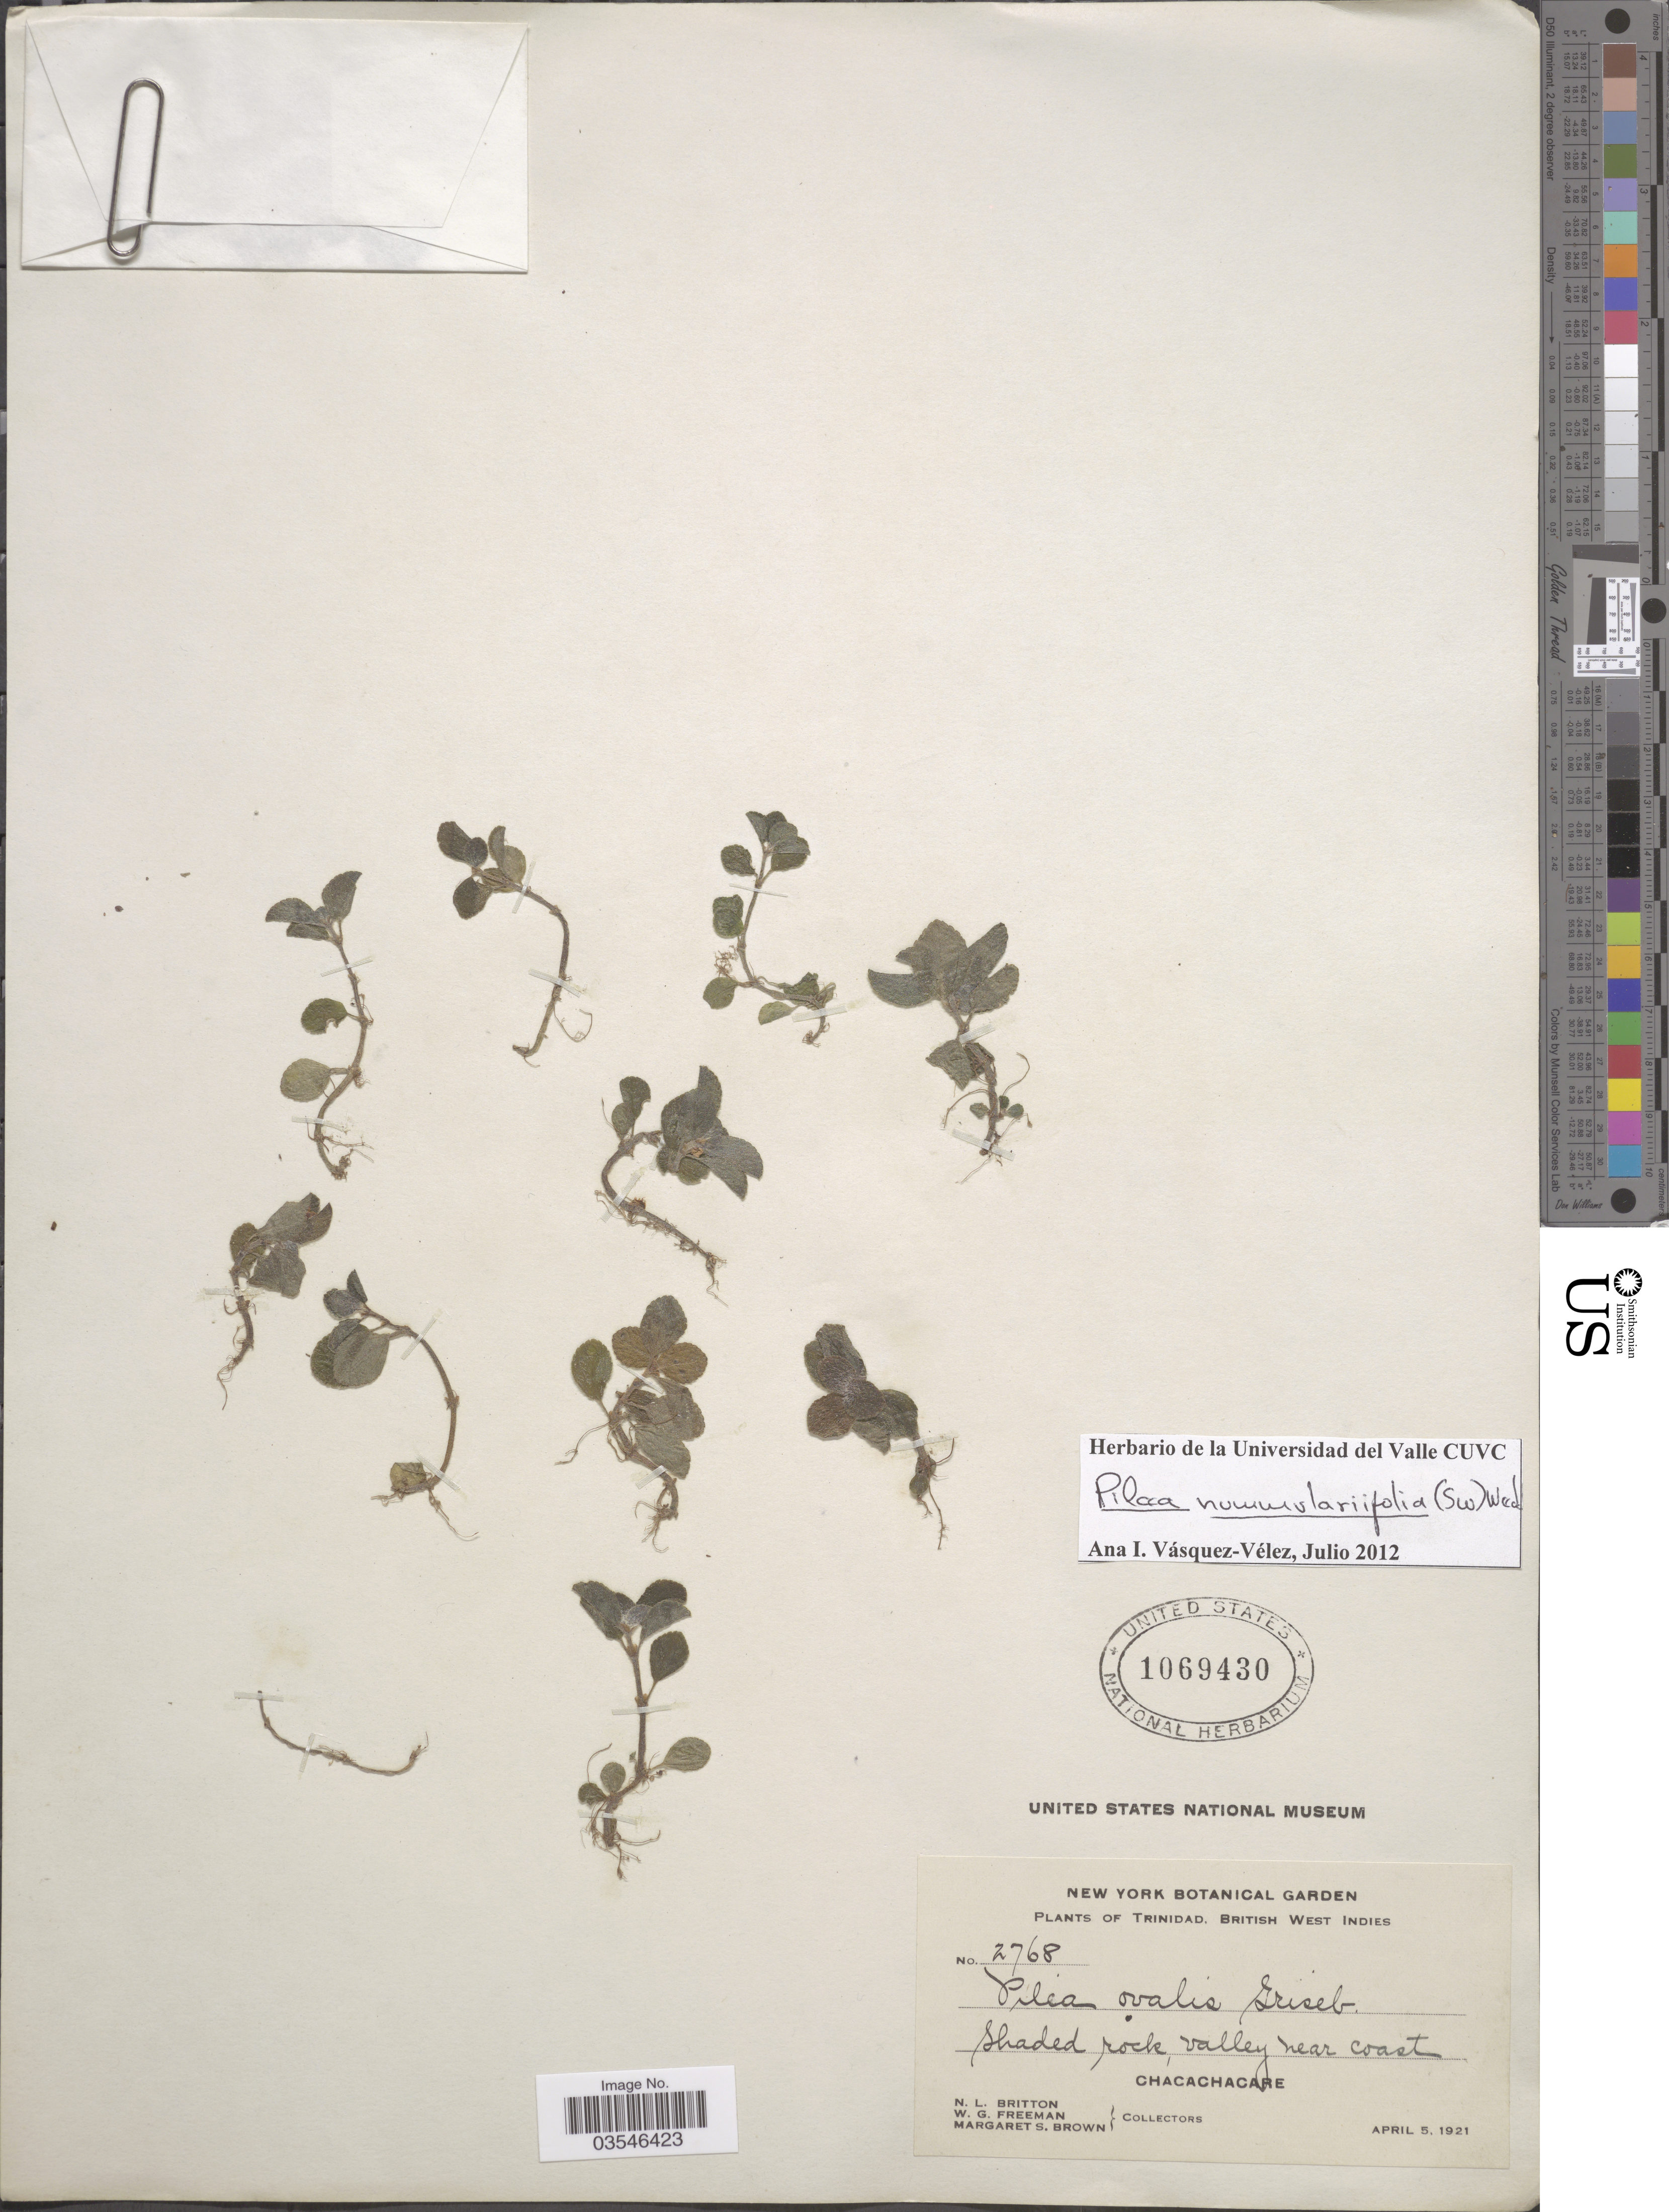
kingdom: Plantae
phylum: Tracheophyta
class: Magnoliopsida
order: Rosales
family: Urticaceae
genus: Pilea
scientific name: Pilea nummulariifolia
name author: (Sw.) Wedd.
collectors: N. Britton, W. Freeman & M. S. Brown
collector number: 2768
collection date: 1921-04-05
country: Trinidad and Tobago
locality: Trinidad, British West Indies. Valley near coast. Chacachacare.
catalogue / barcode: US 1069430